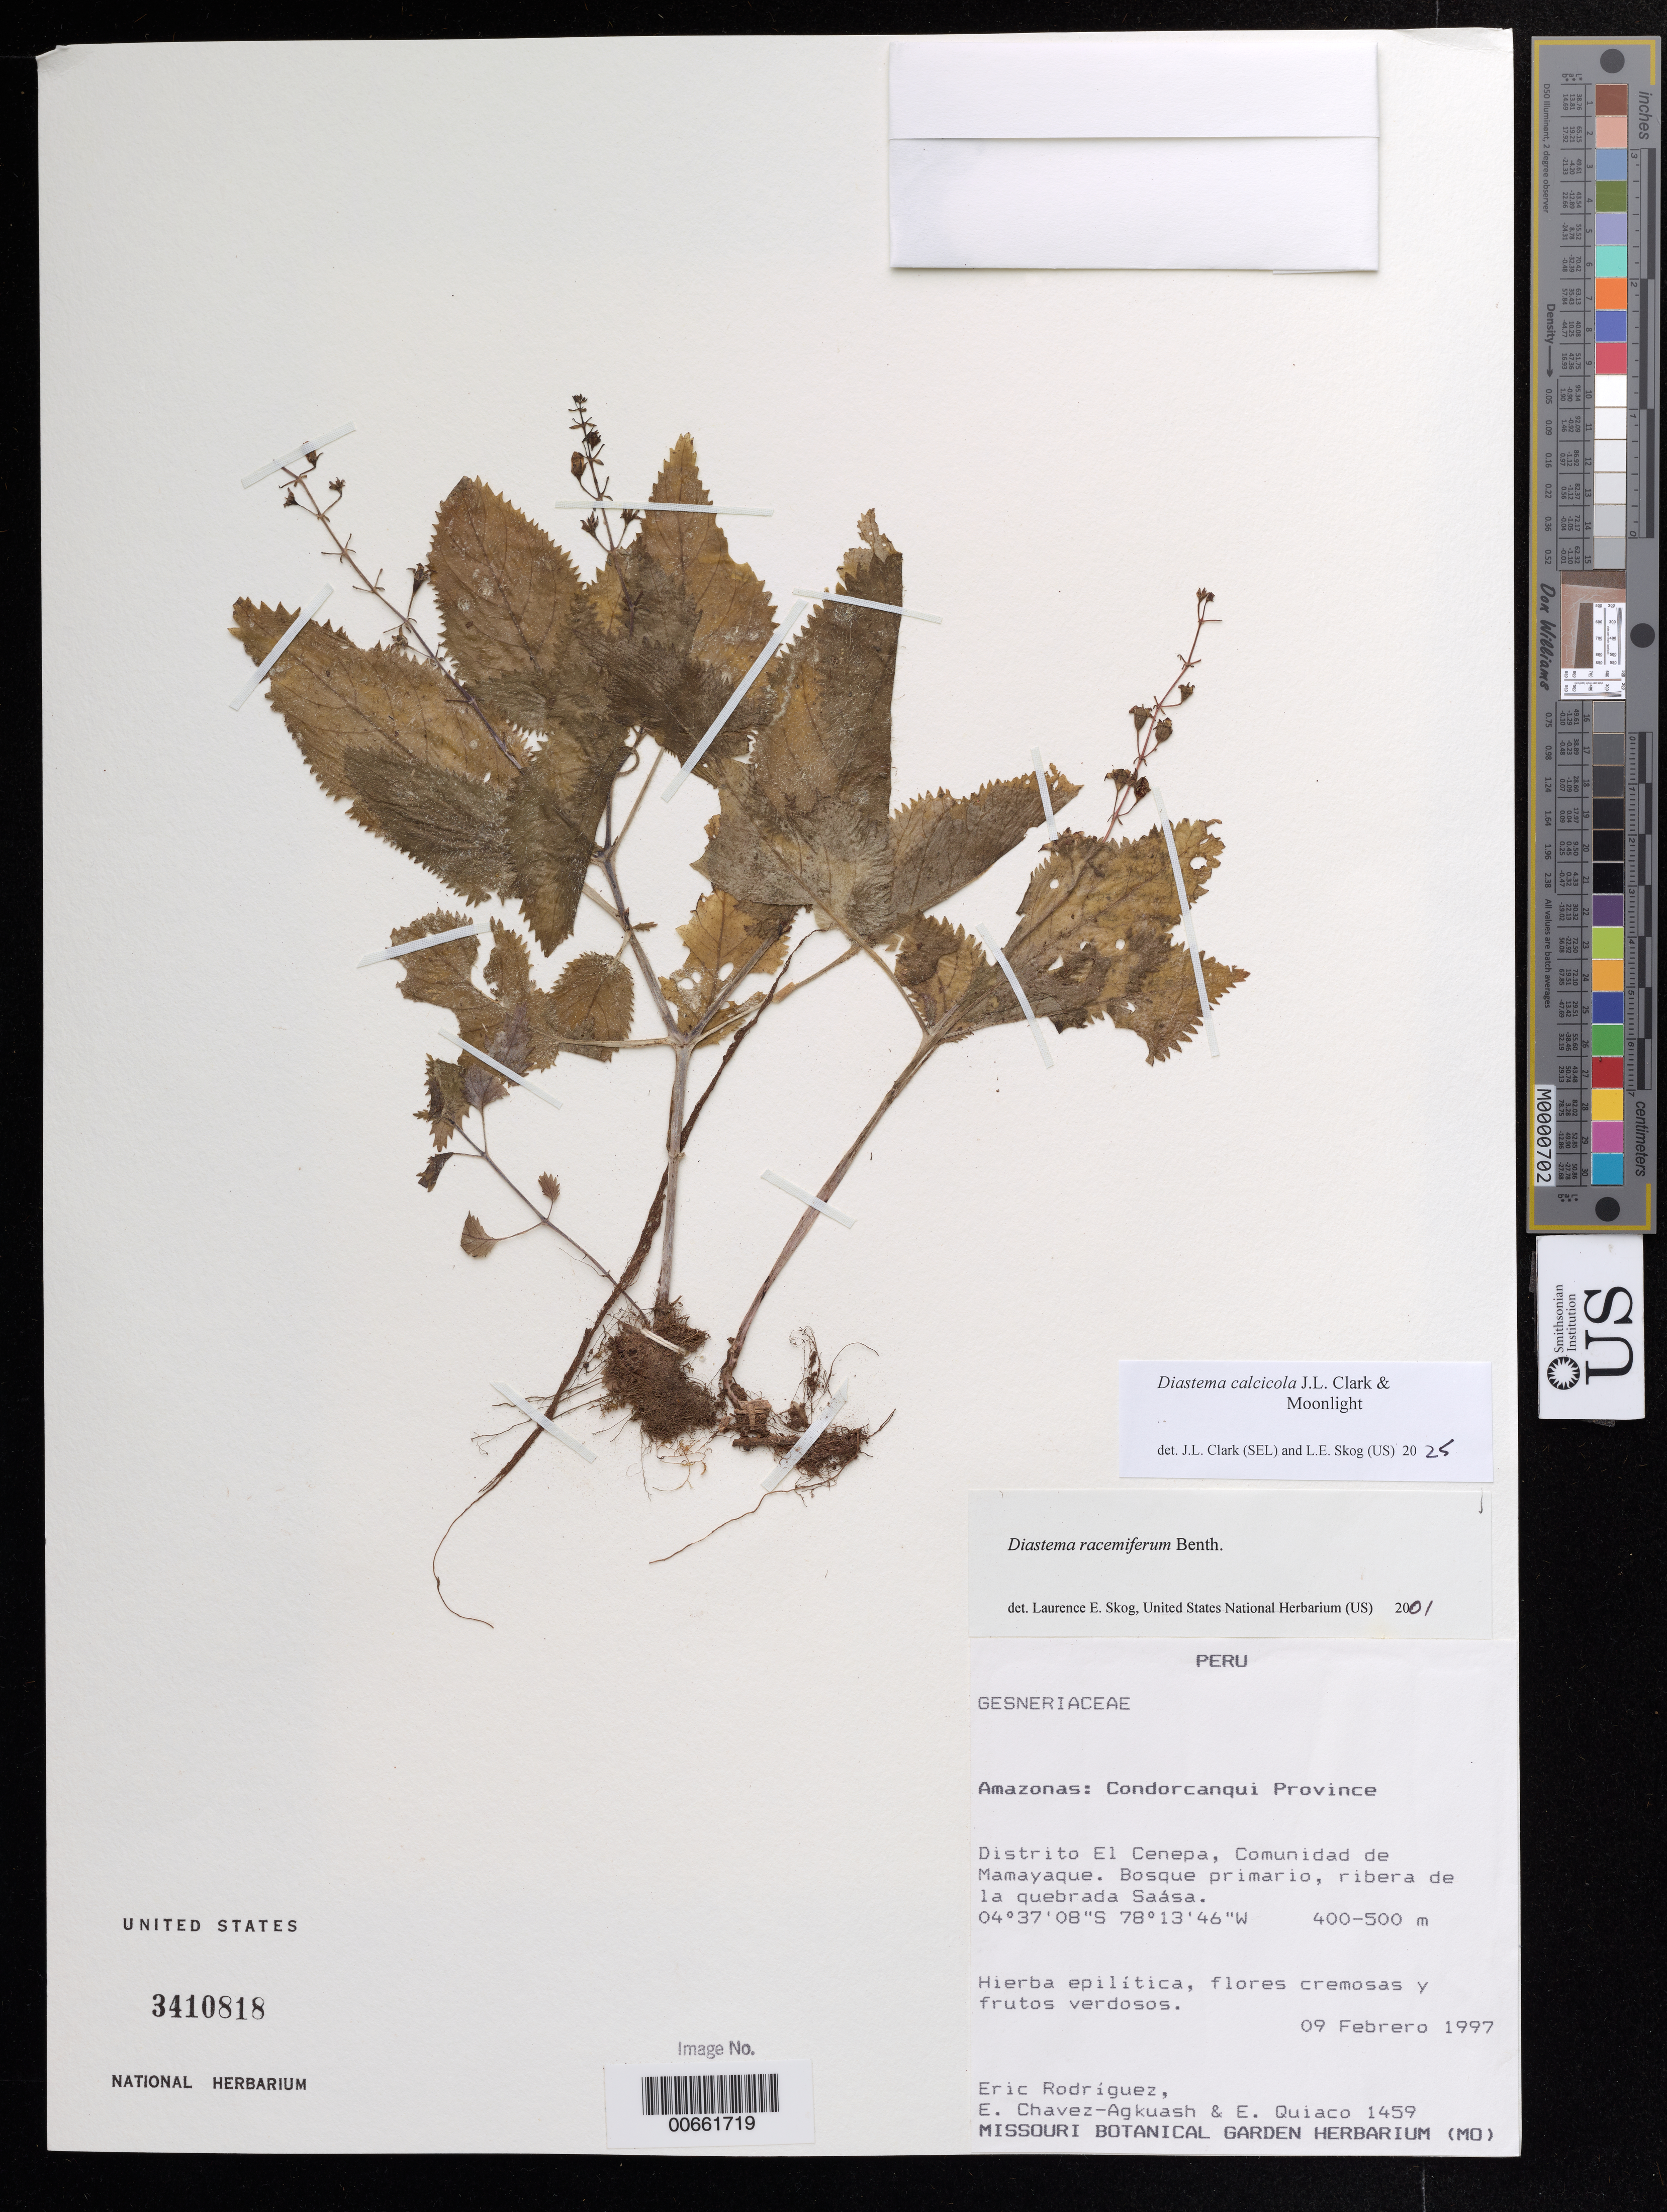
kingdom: Plantae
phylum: Tracheophyta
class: Magnoliopsida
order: Lamiales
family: Gesneriaceae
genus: Diastema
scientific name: Diastema calcicola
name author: J.L. Clark & Moonlight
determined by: Skog, Laurence E.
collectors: E. Rodriguez, E. Chavez-Agkuash & E. Quiaco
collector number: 1459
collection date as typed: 09 Feb 1997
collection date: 1997-02-09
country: Peru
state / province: Amazonas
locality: Prov. Condorcanqui, Distrito El Cenepa, comunidad de Mamayaque, ribera de la quebrada Saása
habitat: Bosque primario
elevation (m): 400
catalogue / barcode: US 3410818